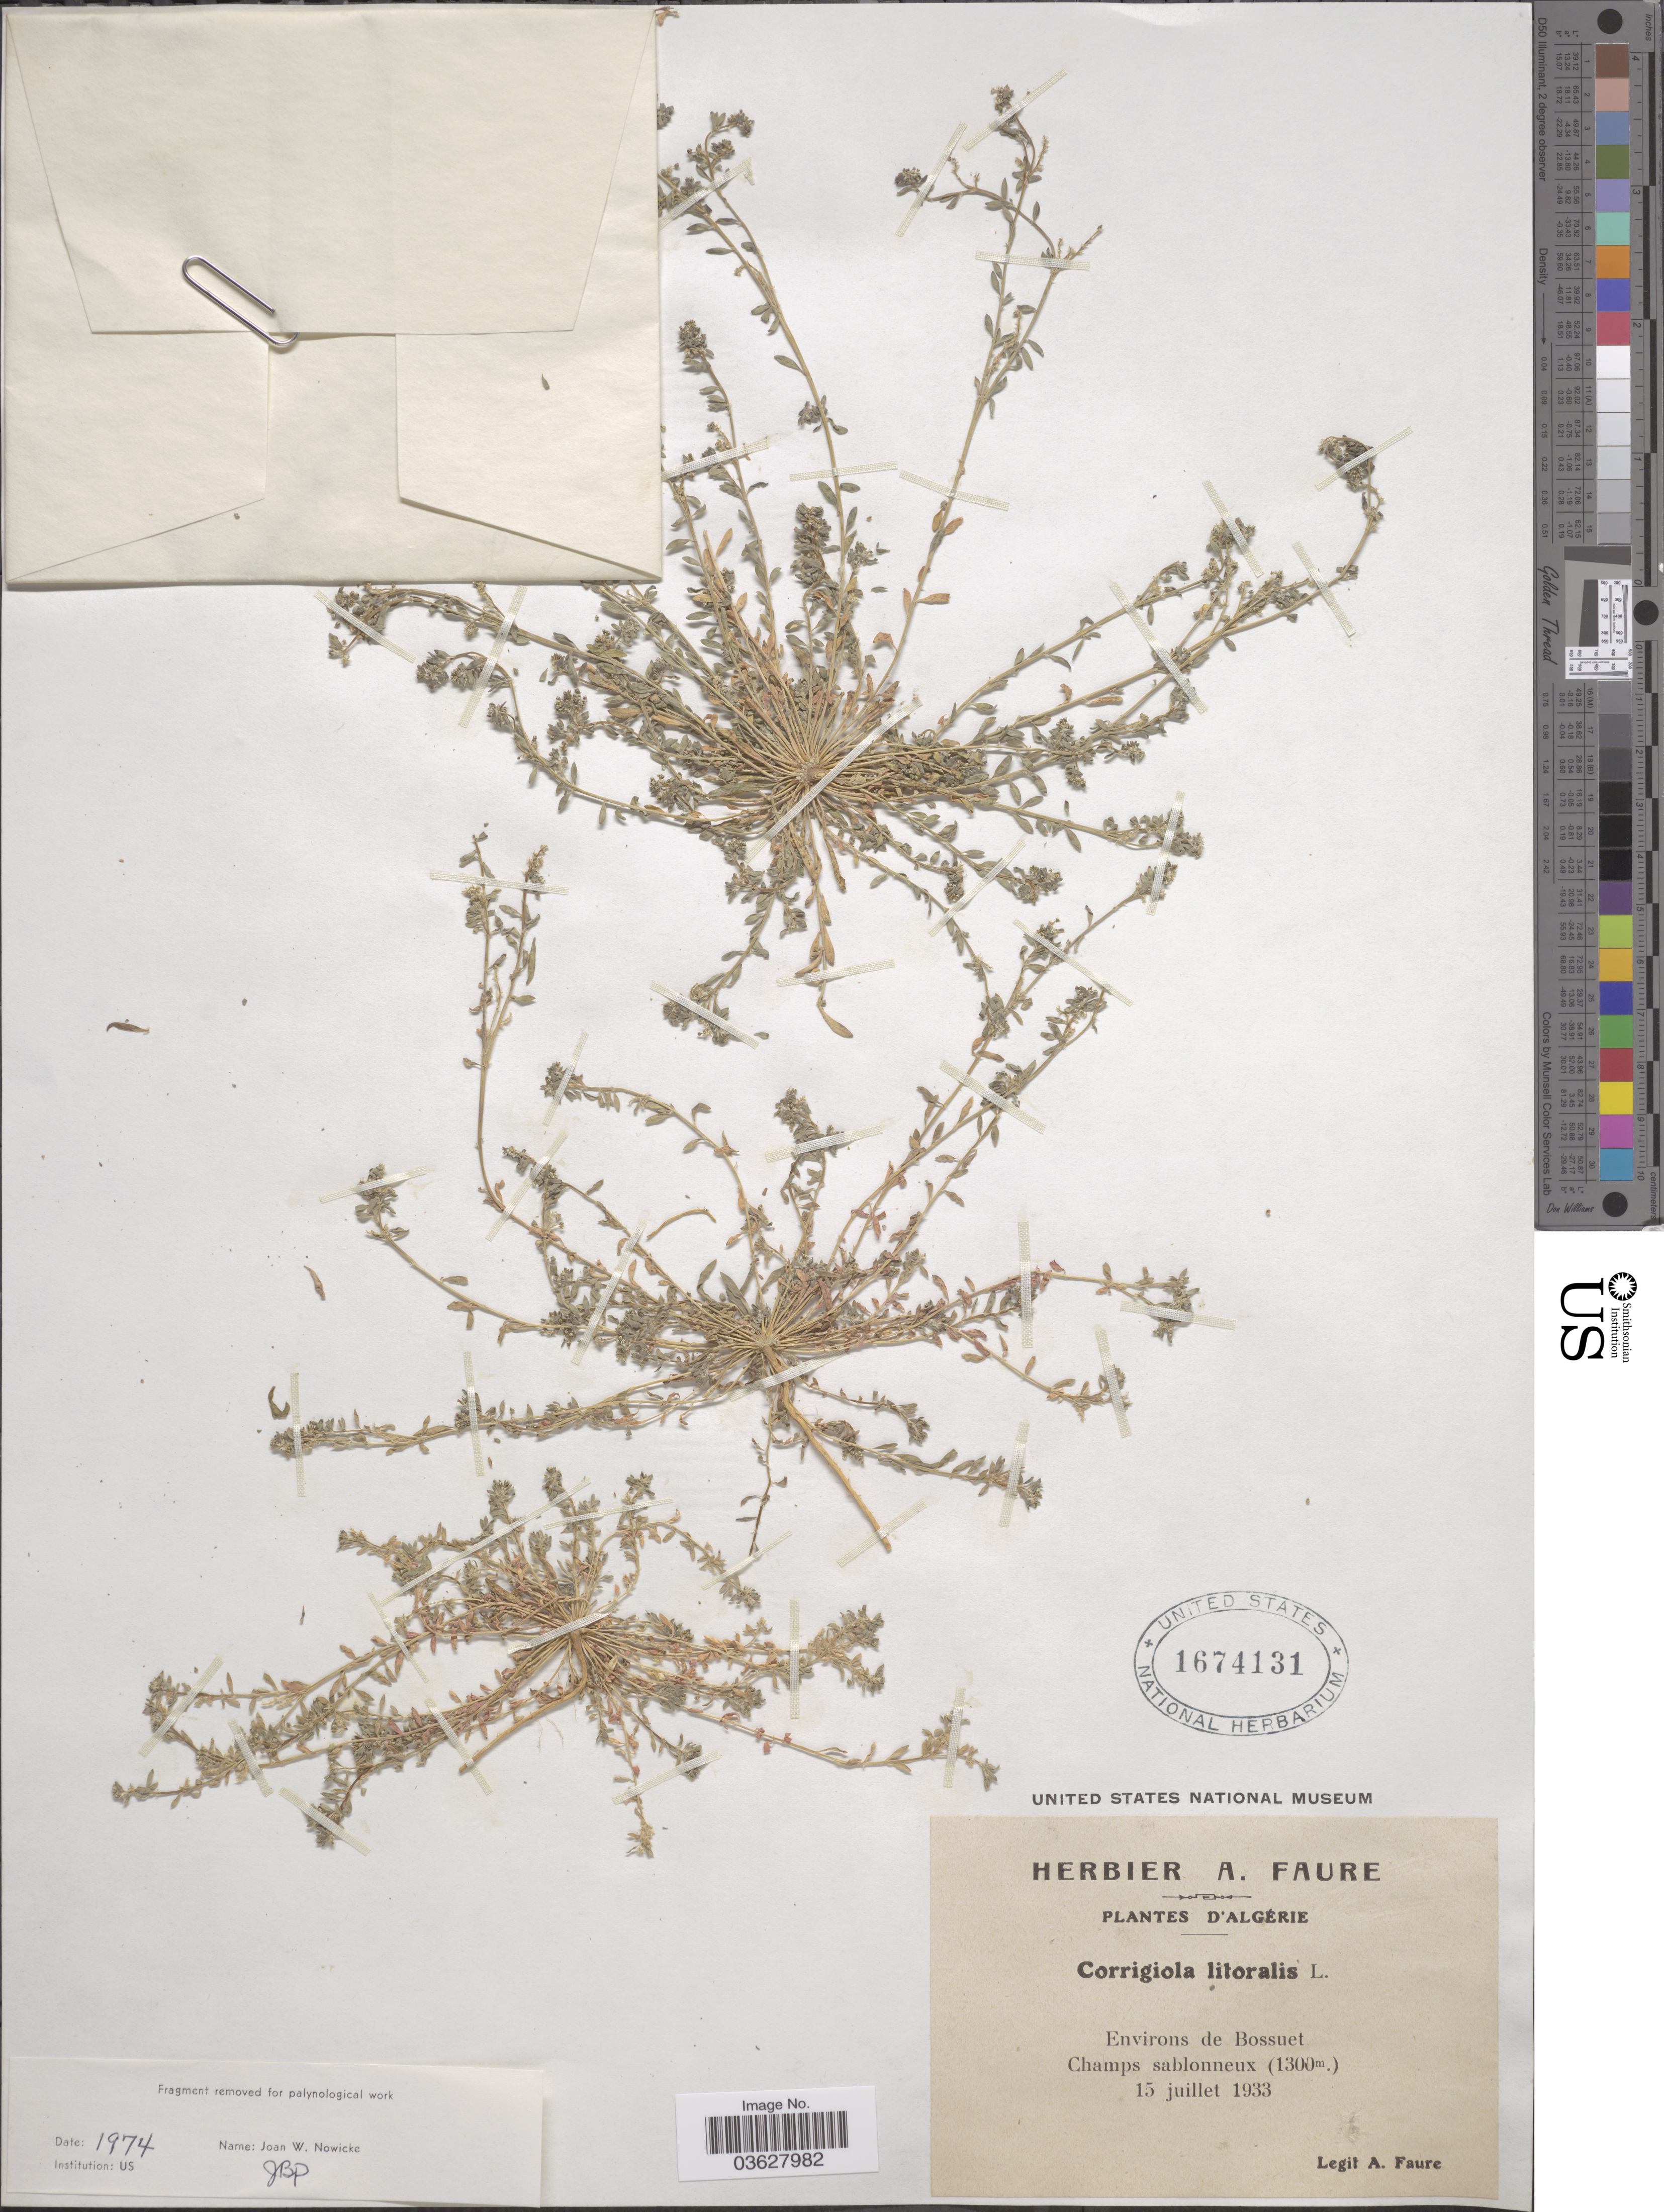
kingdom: Plantae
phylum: Tracheophyta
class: Magnoliopsida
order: Caryophyllales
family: Caryophyllaceae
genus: Corrigiola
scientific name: Corrigiola litoralis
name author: L.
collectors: A. Faure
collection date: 1933-07-15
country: Algeria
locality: Environs de Bossuet.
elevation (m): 1300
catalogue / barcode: US 1674131